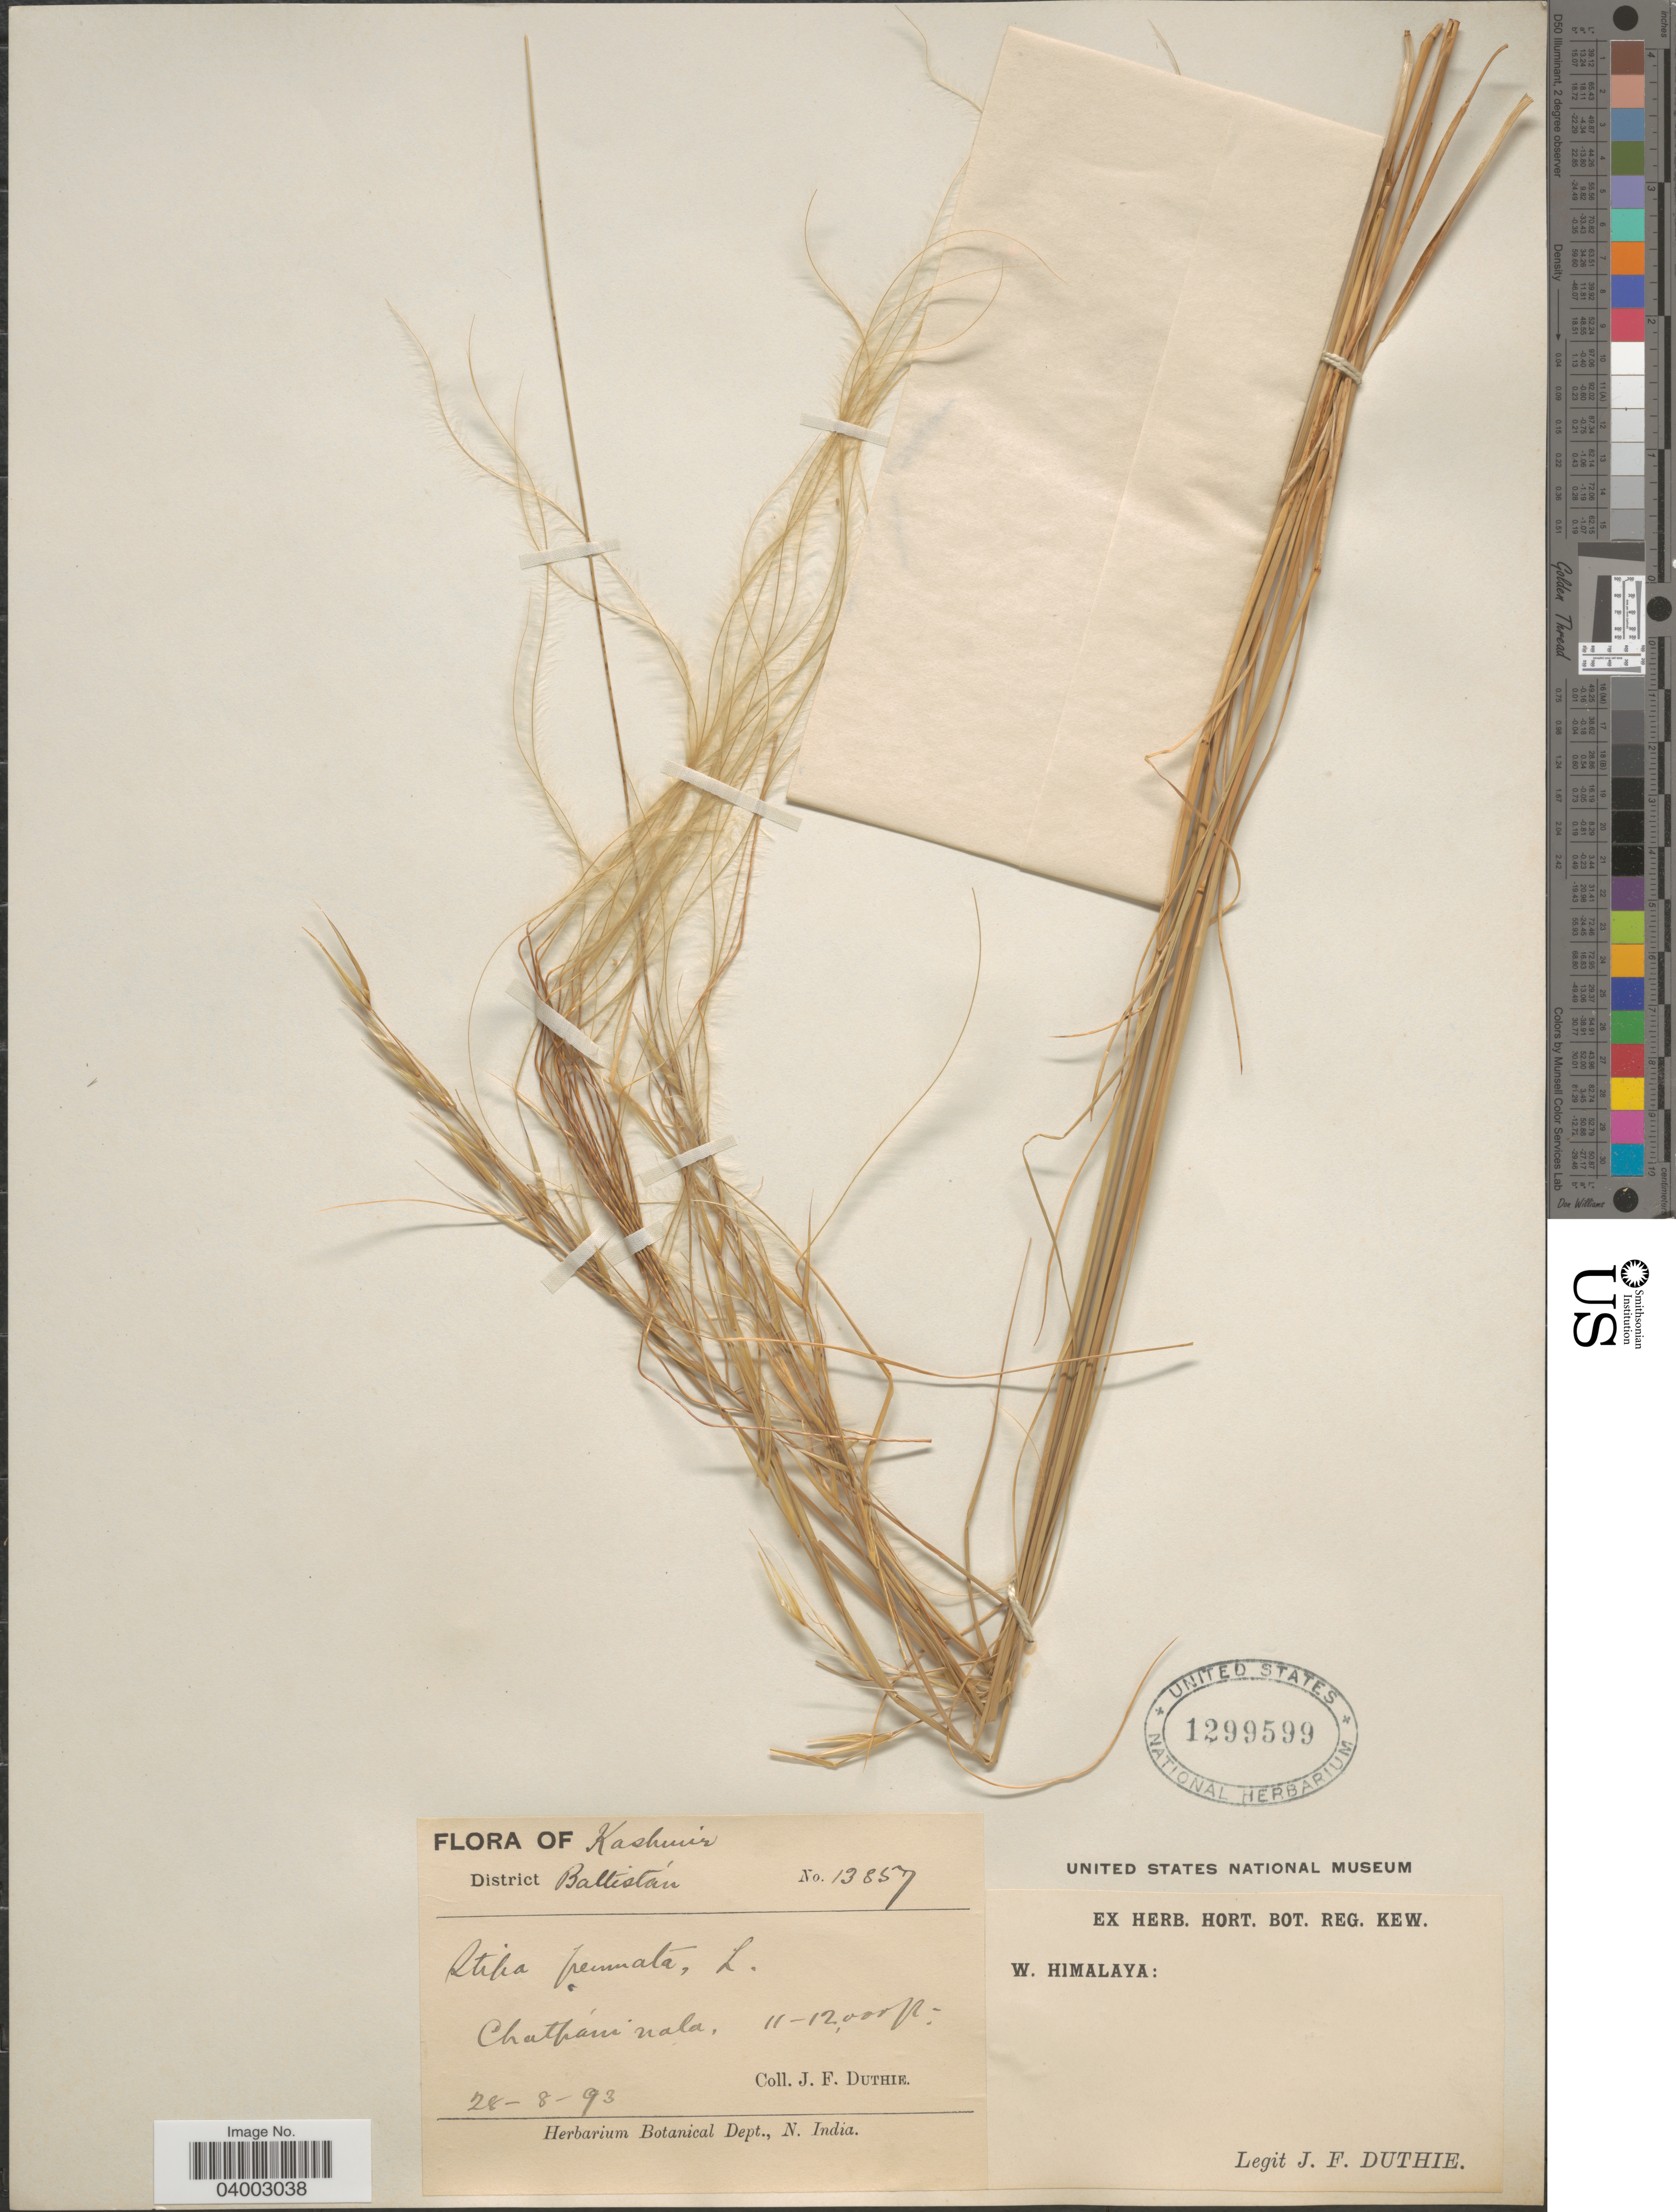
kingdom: Plantae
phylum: Tracheophyta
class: Liliopsida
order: Poales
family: Poaceae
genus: Stipa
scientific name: Stipa sp.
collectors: J. F. Duthie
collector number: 13857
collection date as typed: Transcribed d/m/y: 28/8/93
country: Pakistan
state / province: Gilgit-Baltistan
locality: Kashmir. District Baltistán. Chatpáni nala.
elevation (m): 3353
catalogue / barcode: US 1299599